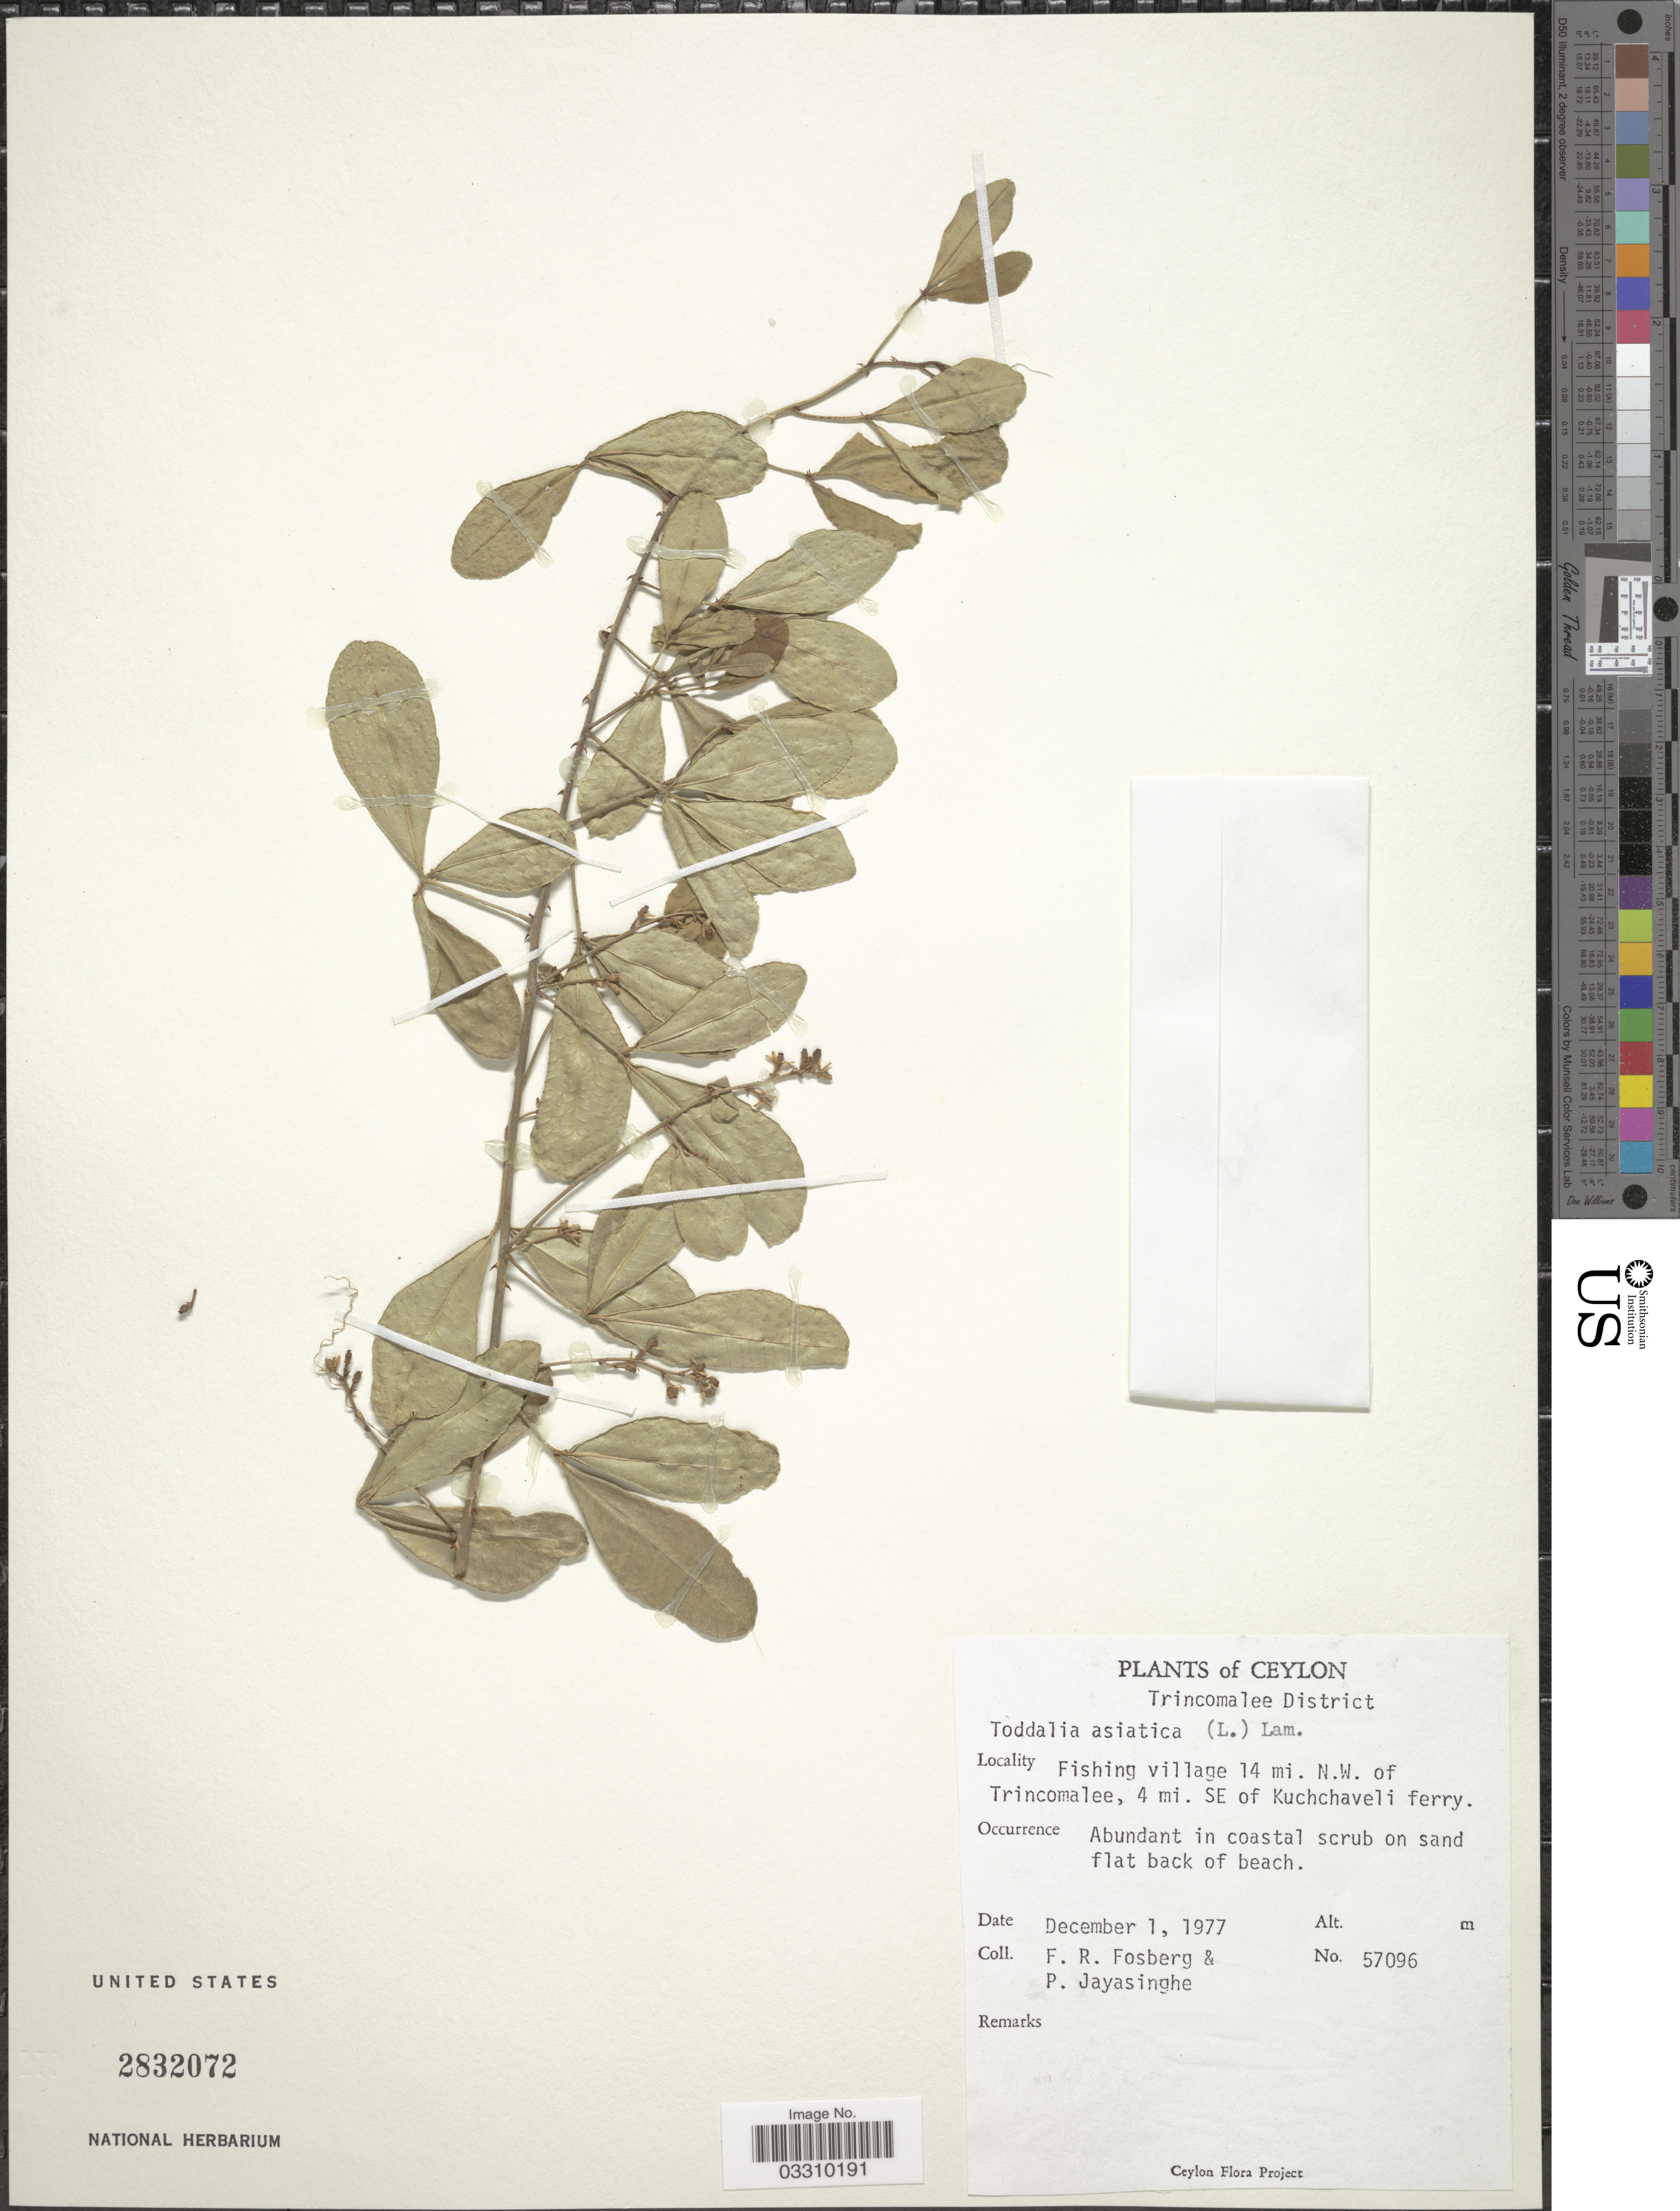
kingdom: Plantae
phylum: Tracheophyta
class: Magnoliopsida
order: Sapindales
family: Rutaceae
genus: Zanthoxylum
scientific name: Zanthoxylum asiaticum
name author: (L.) Appelhans et al.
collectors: F. R. Fosberg & P. Jayasinghe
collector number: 57096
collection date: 1977-12-01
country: Sri Lanka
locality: Ceylon. Trincomalee District. Fising village 14 mi. N.W. of Trincomalee, 4 mi. SE of Kuchchaveli ferry.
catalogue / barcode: US 2832072